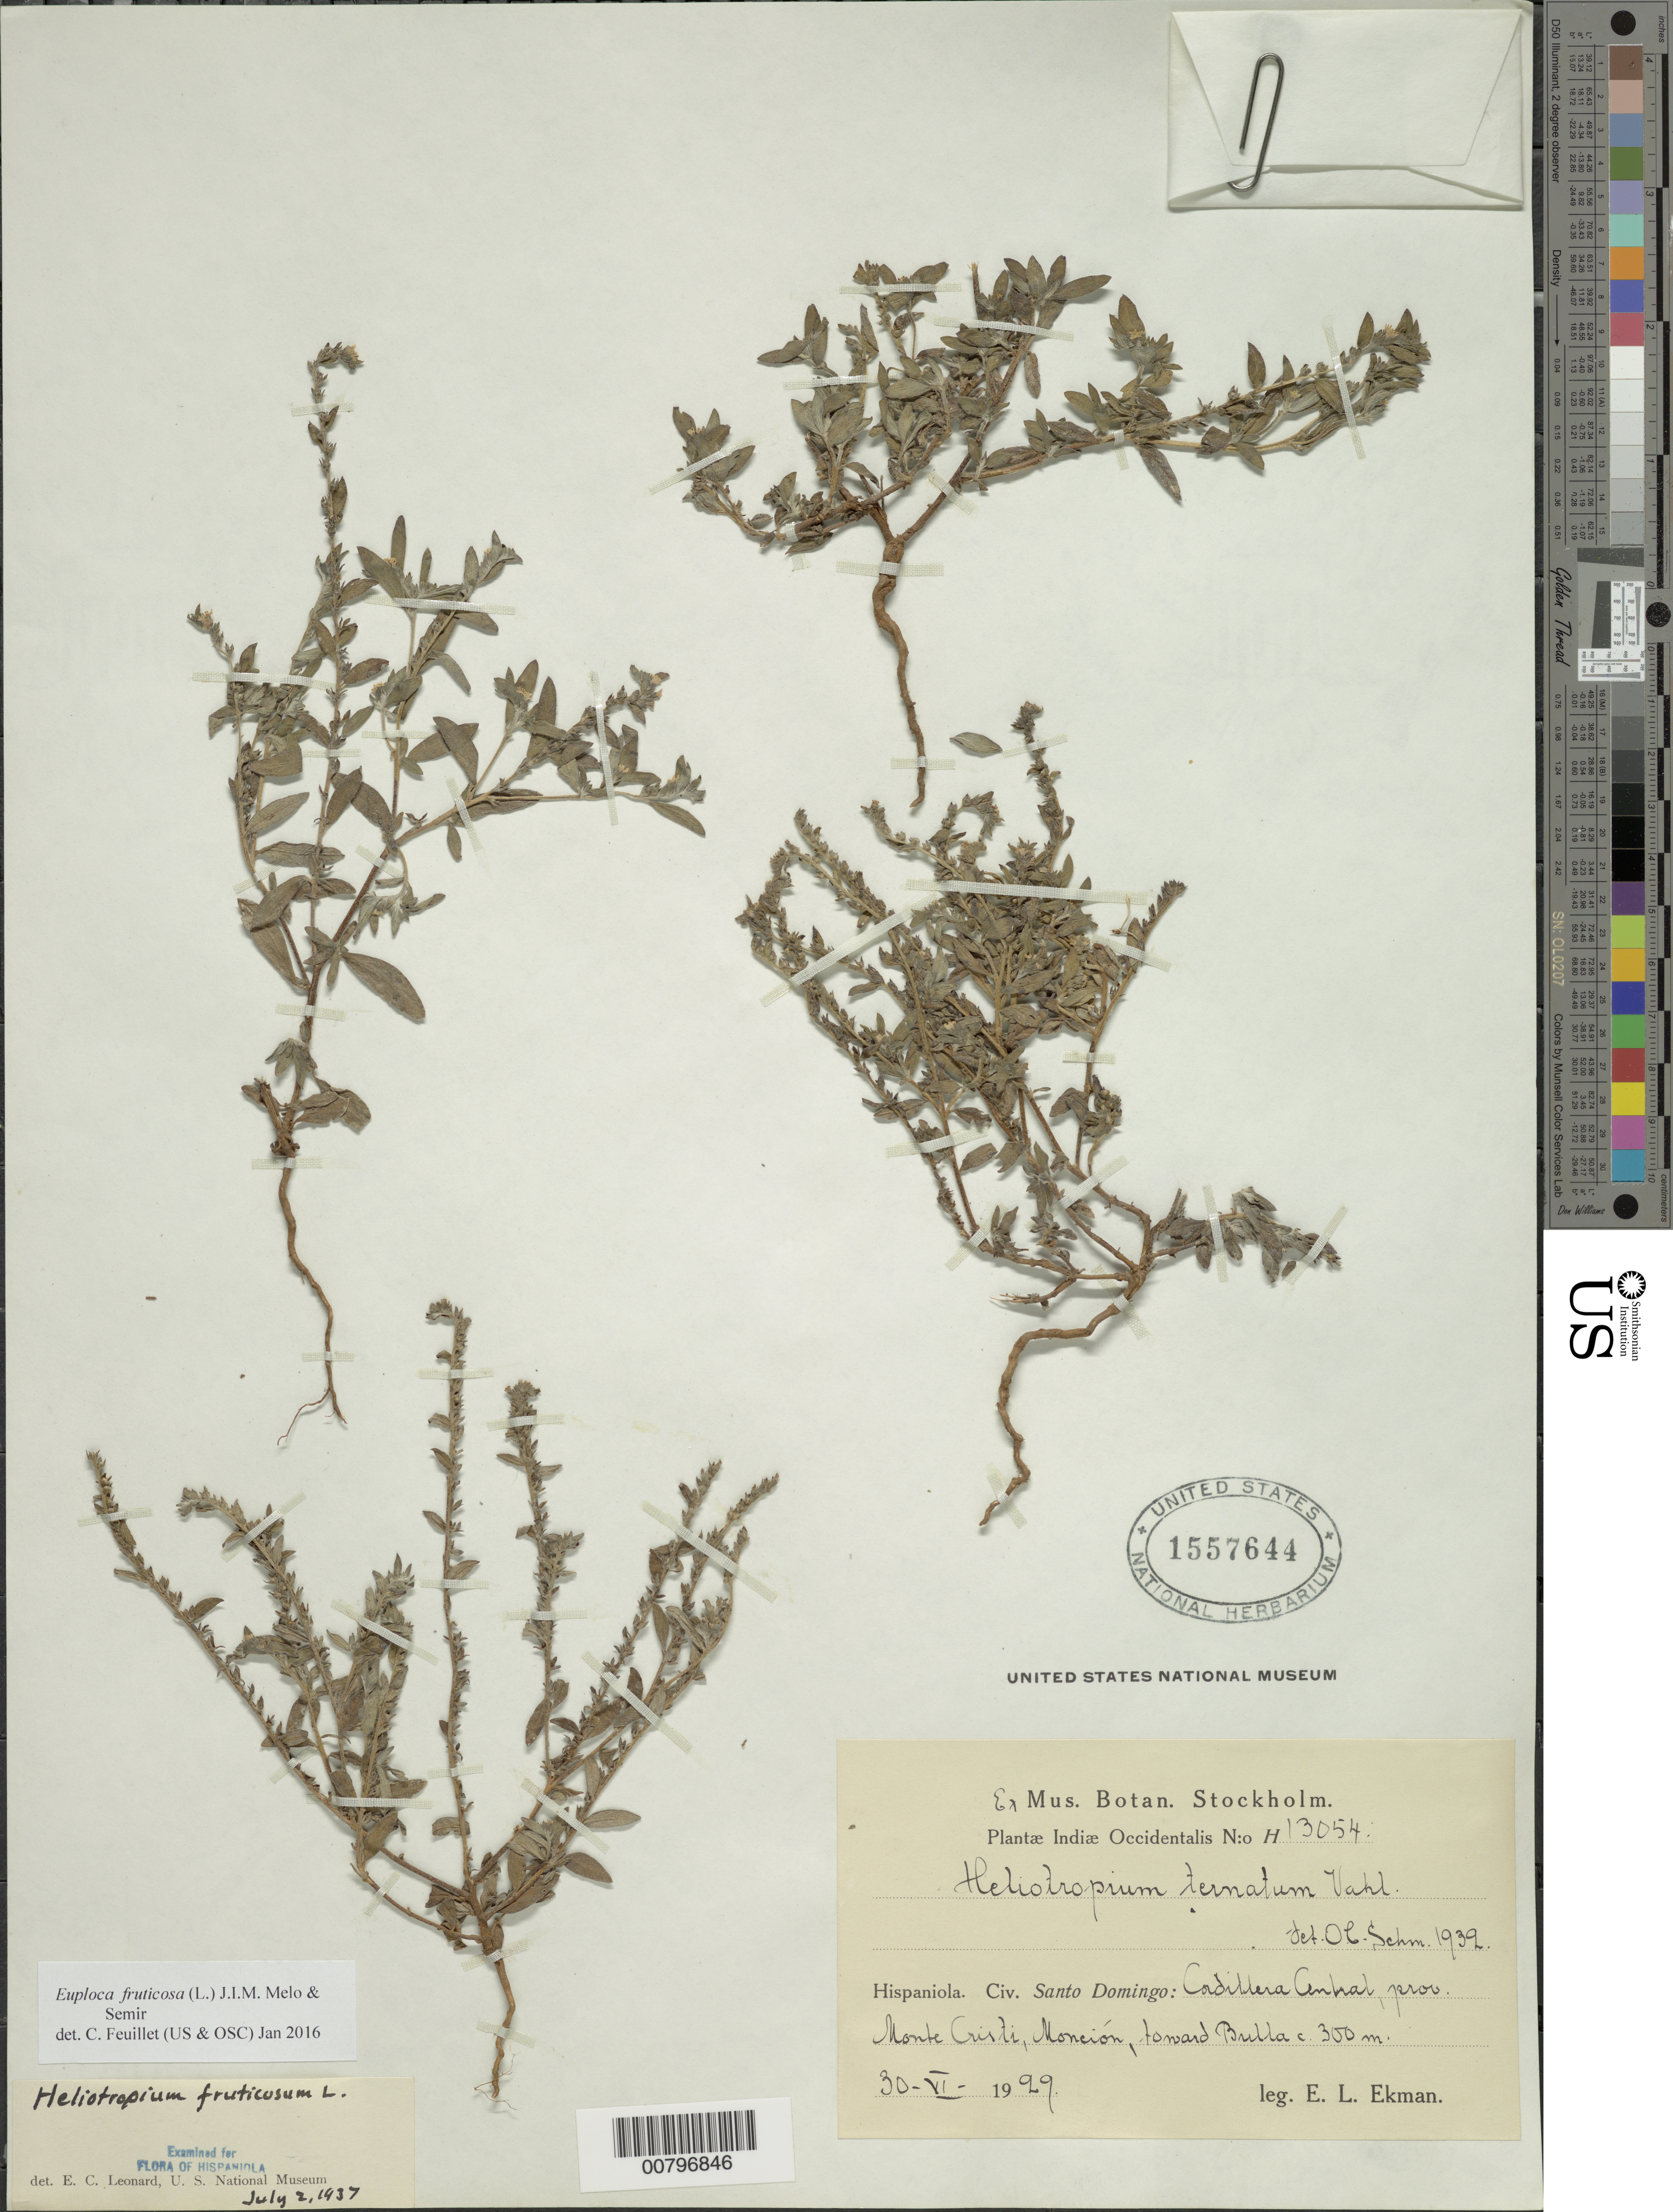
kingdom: Plantae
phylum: Tracheophyta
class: Magnoliopsida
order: Boraginales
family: Heliotropiaceae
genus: Euploca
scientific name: Euploca fruticosa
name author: (L.) J.I.M. Melo & Semir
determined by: Feuillet, C.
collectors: E. L. Ekman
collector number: H 13054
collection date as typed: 30 Jun 1929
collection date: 1929-06-30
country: Dominican Republic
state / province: Monte Cristi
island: Hispaniola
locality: Cordillera Central, Monción, toward Brilla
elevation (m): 300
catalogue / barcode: US 1557644